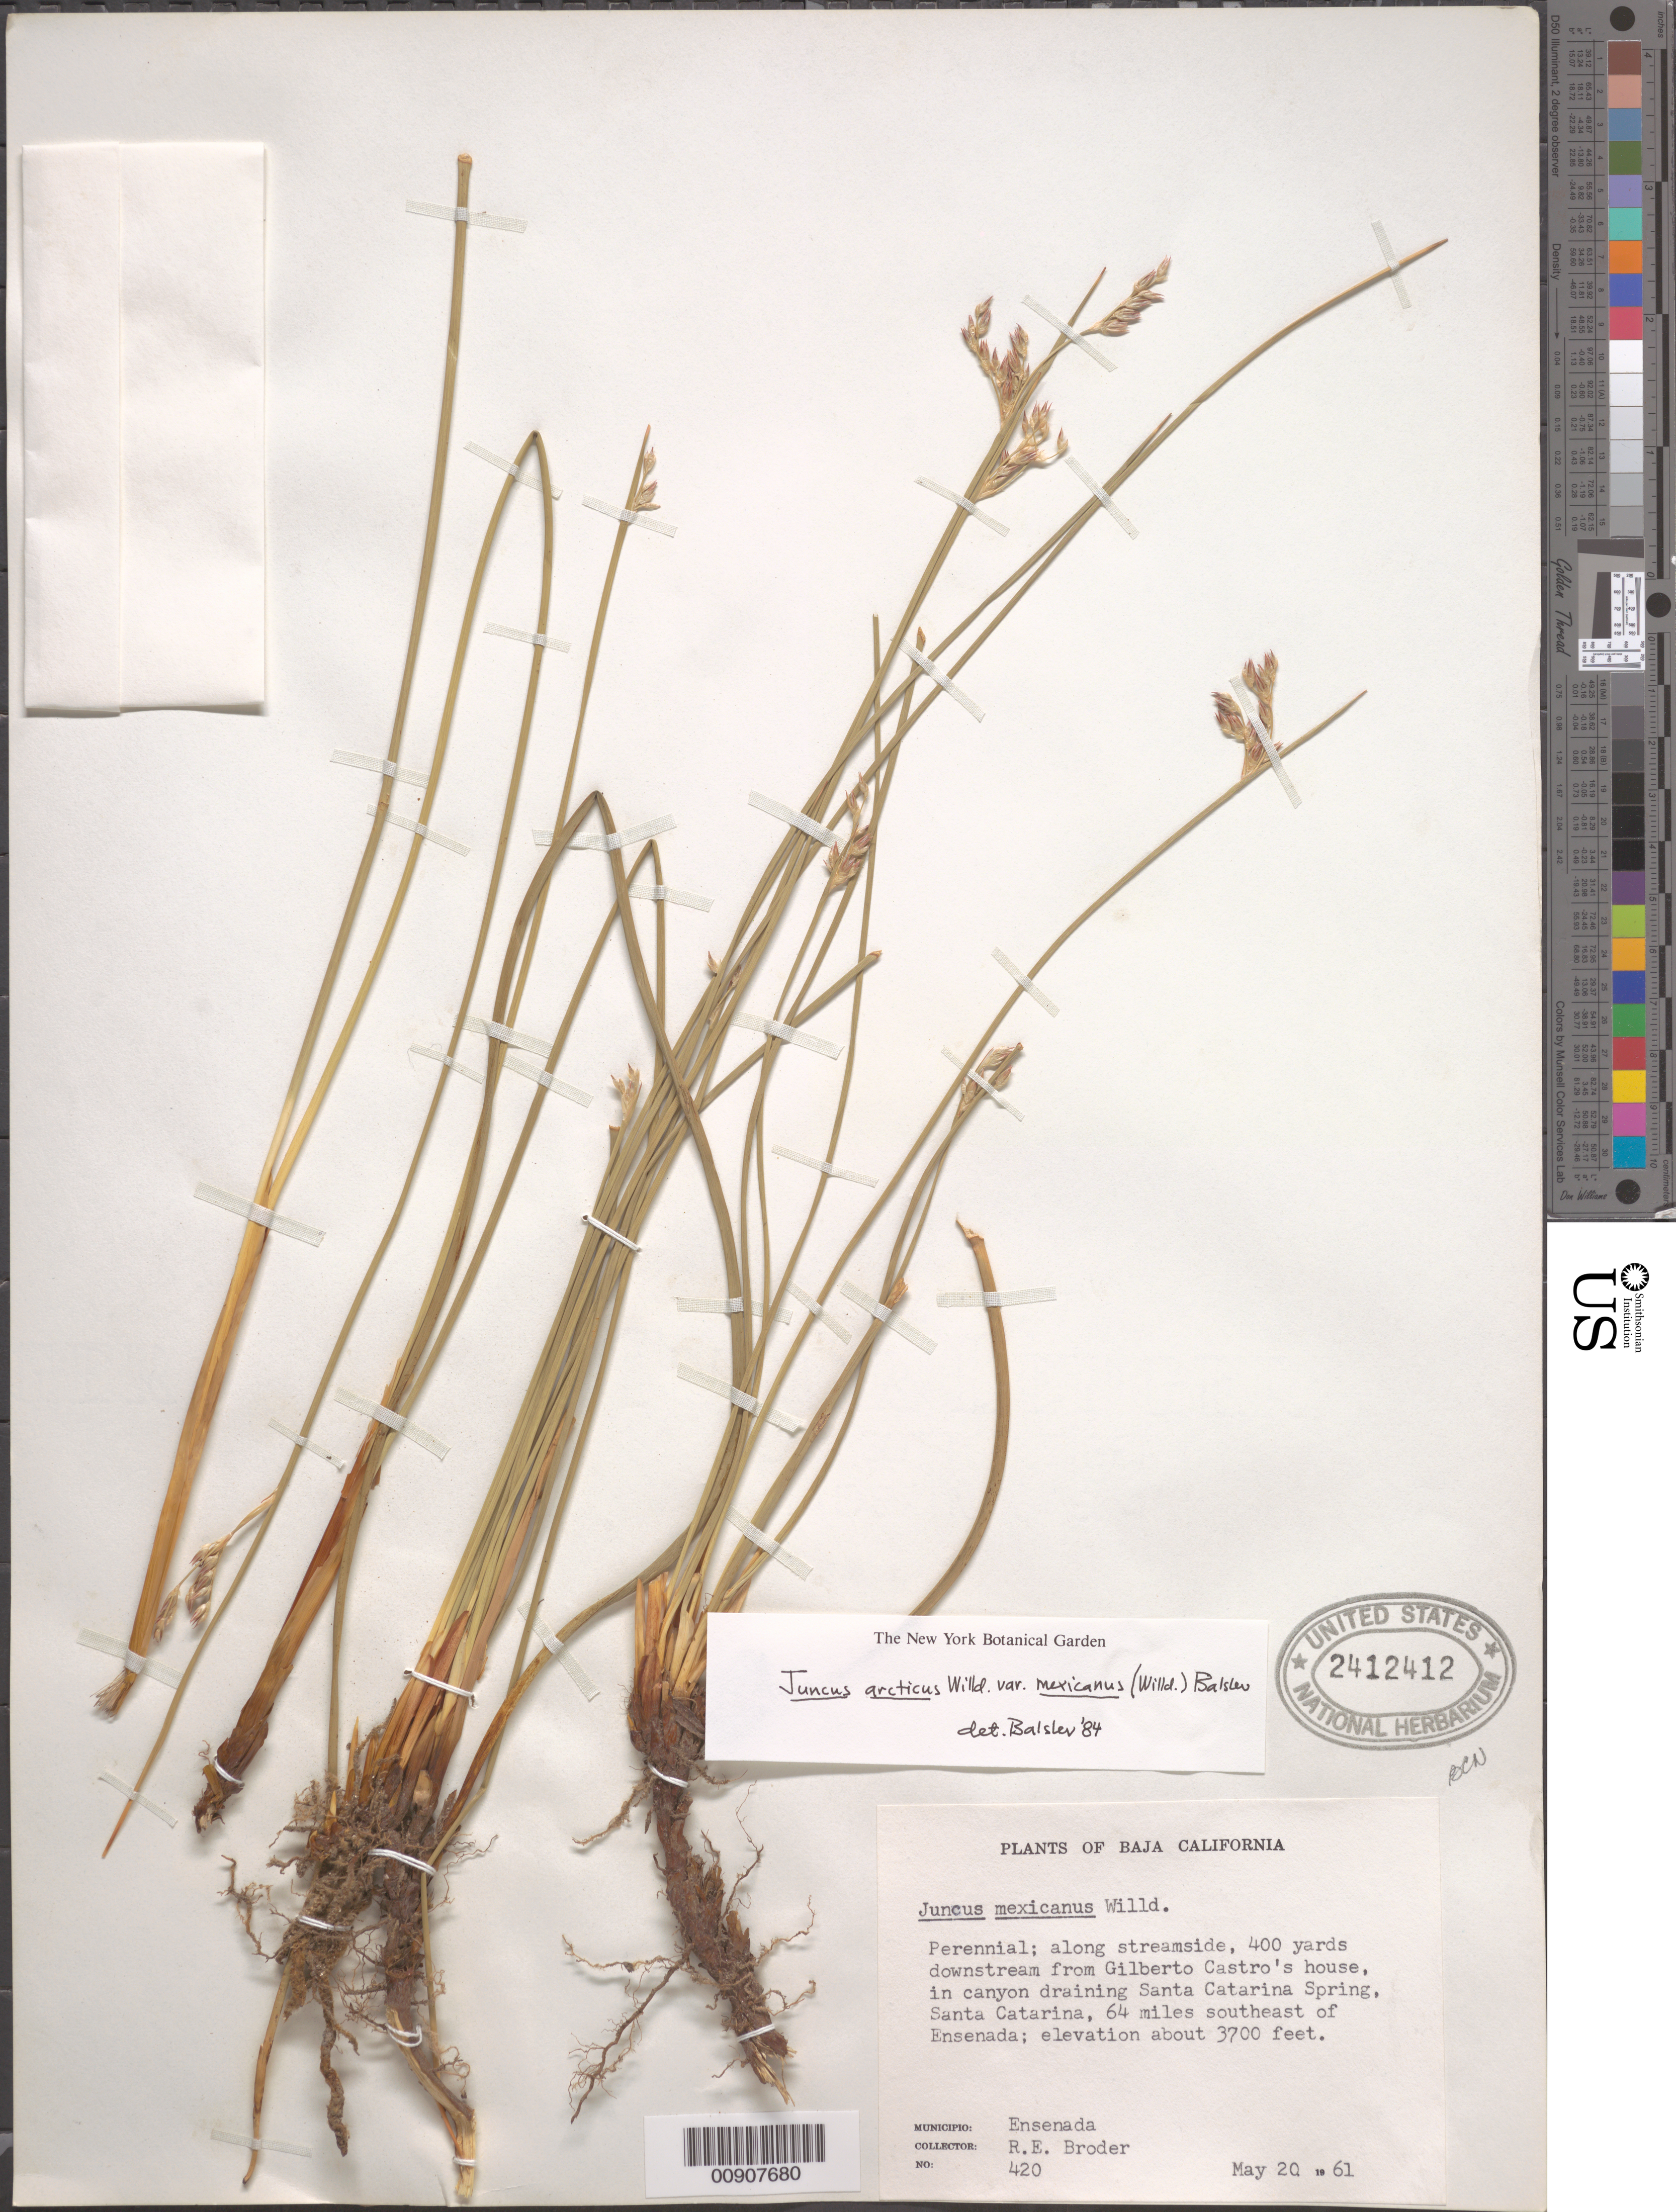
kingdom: Plantae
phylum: Tracheophyta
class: Liliopsida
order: Poales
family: Juncaceae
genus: Juncus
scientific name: Juncus arcticus var. mexicanus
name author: Willd.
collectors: R. Broder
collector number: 420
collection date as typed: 20 May 1961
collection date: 1961-05-20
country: Mexico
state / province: Baja California Norte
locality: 400 yards downstream from Gilberto Castro's house, in canyon draining Santa Catarina Spring, Santa Catarina, 64 miles southeast of Ensenada. Baja California.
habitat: Along streamside.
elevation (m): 1128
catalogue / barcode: US 2412412